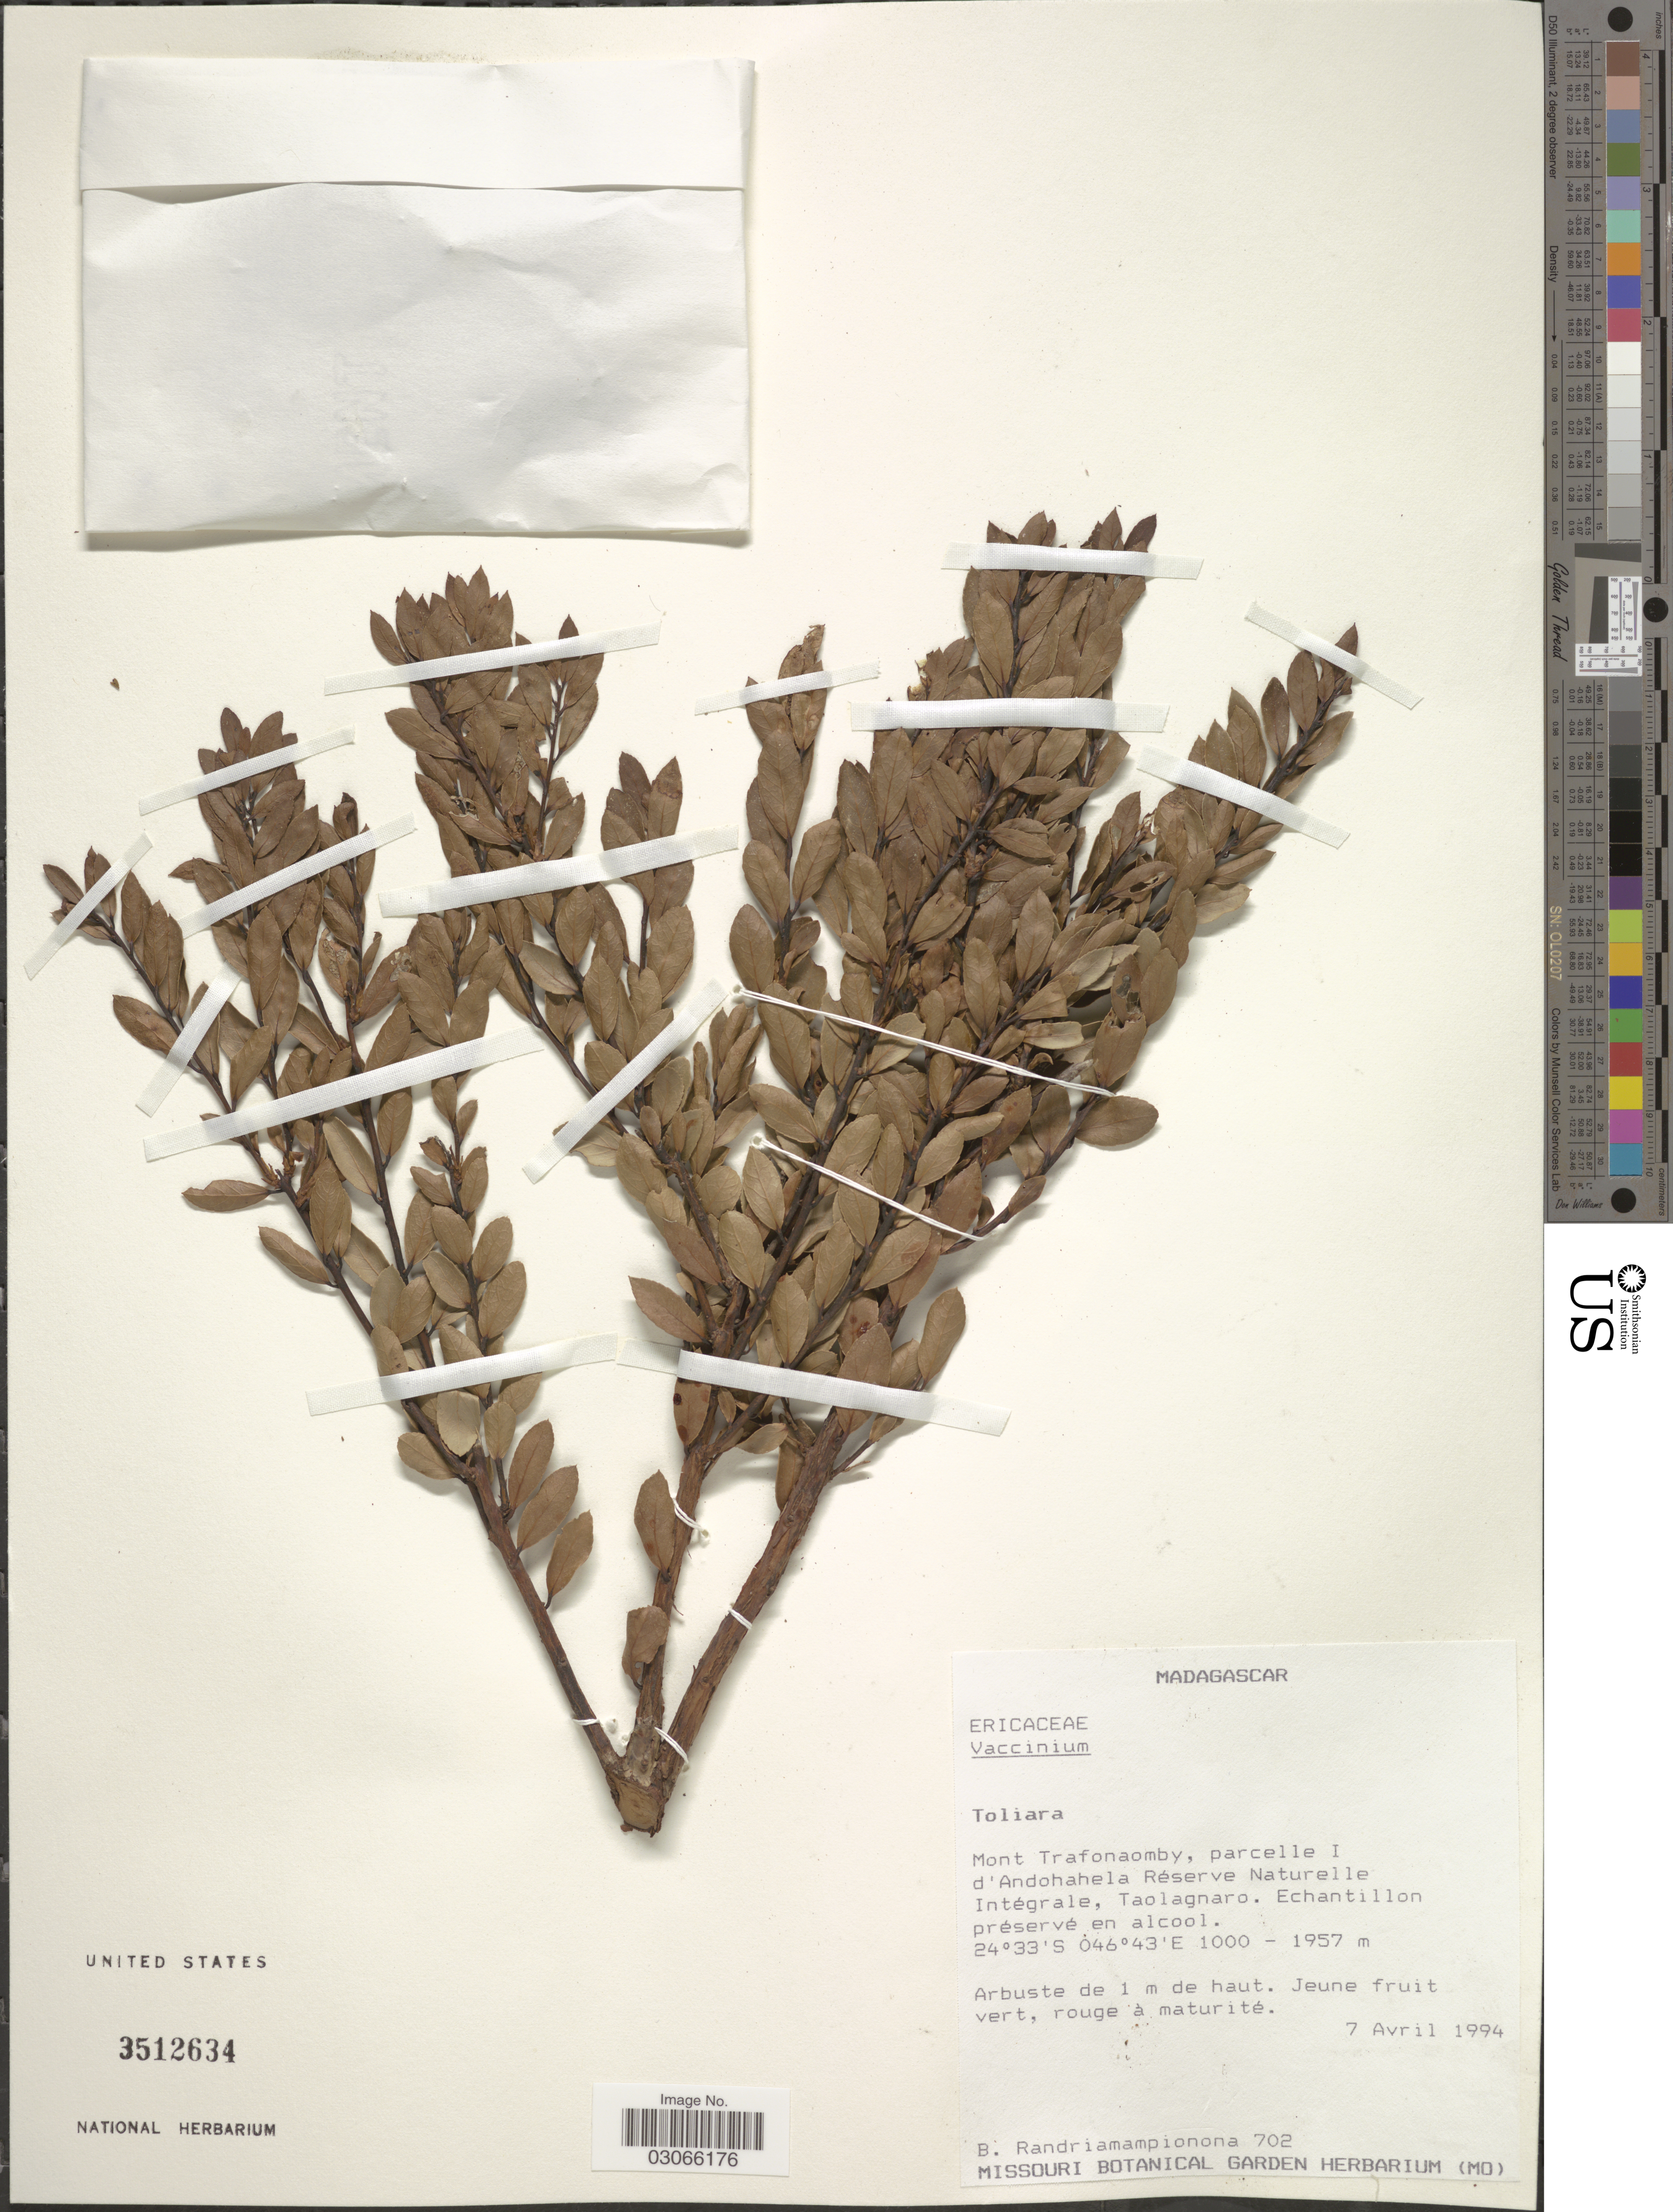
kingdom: Plantae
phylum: Tracheophyta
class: Magnoliopsida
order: Ericales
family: Ericaceae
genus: Vaccinium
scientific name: Vaccinium sp.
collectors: B. Randriamampionona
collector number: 702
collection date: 1994-04-07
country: Madagascar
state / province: Anosy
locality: Mont Trafonaomby, parcelle I d'Andohahela Réserve Naturelle Intégrale, Taolagnaro.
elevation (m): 1000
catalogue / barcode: US 3512634